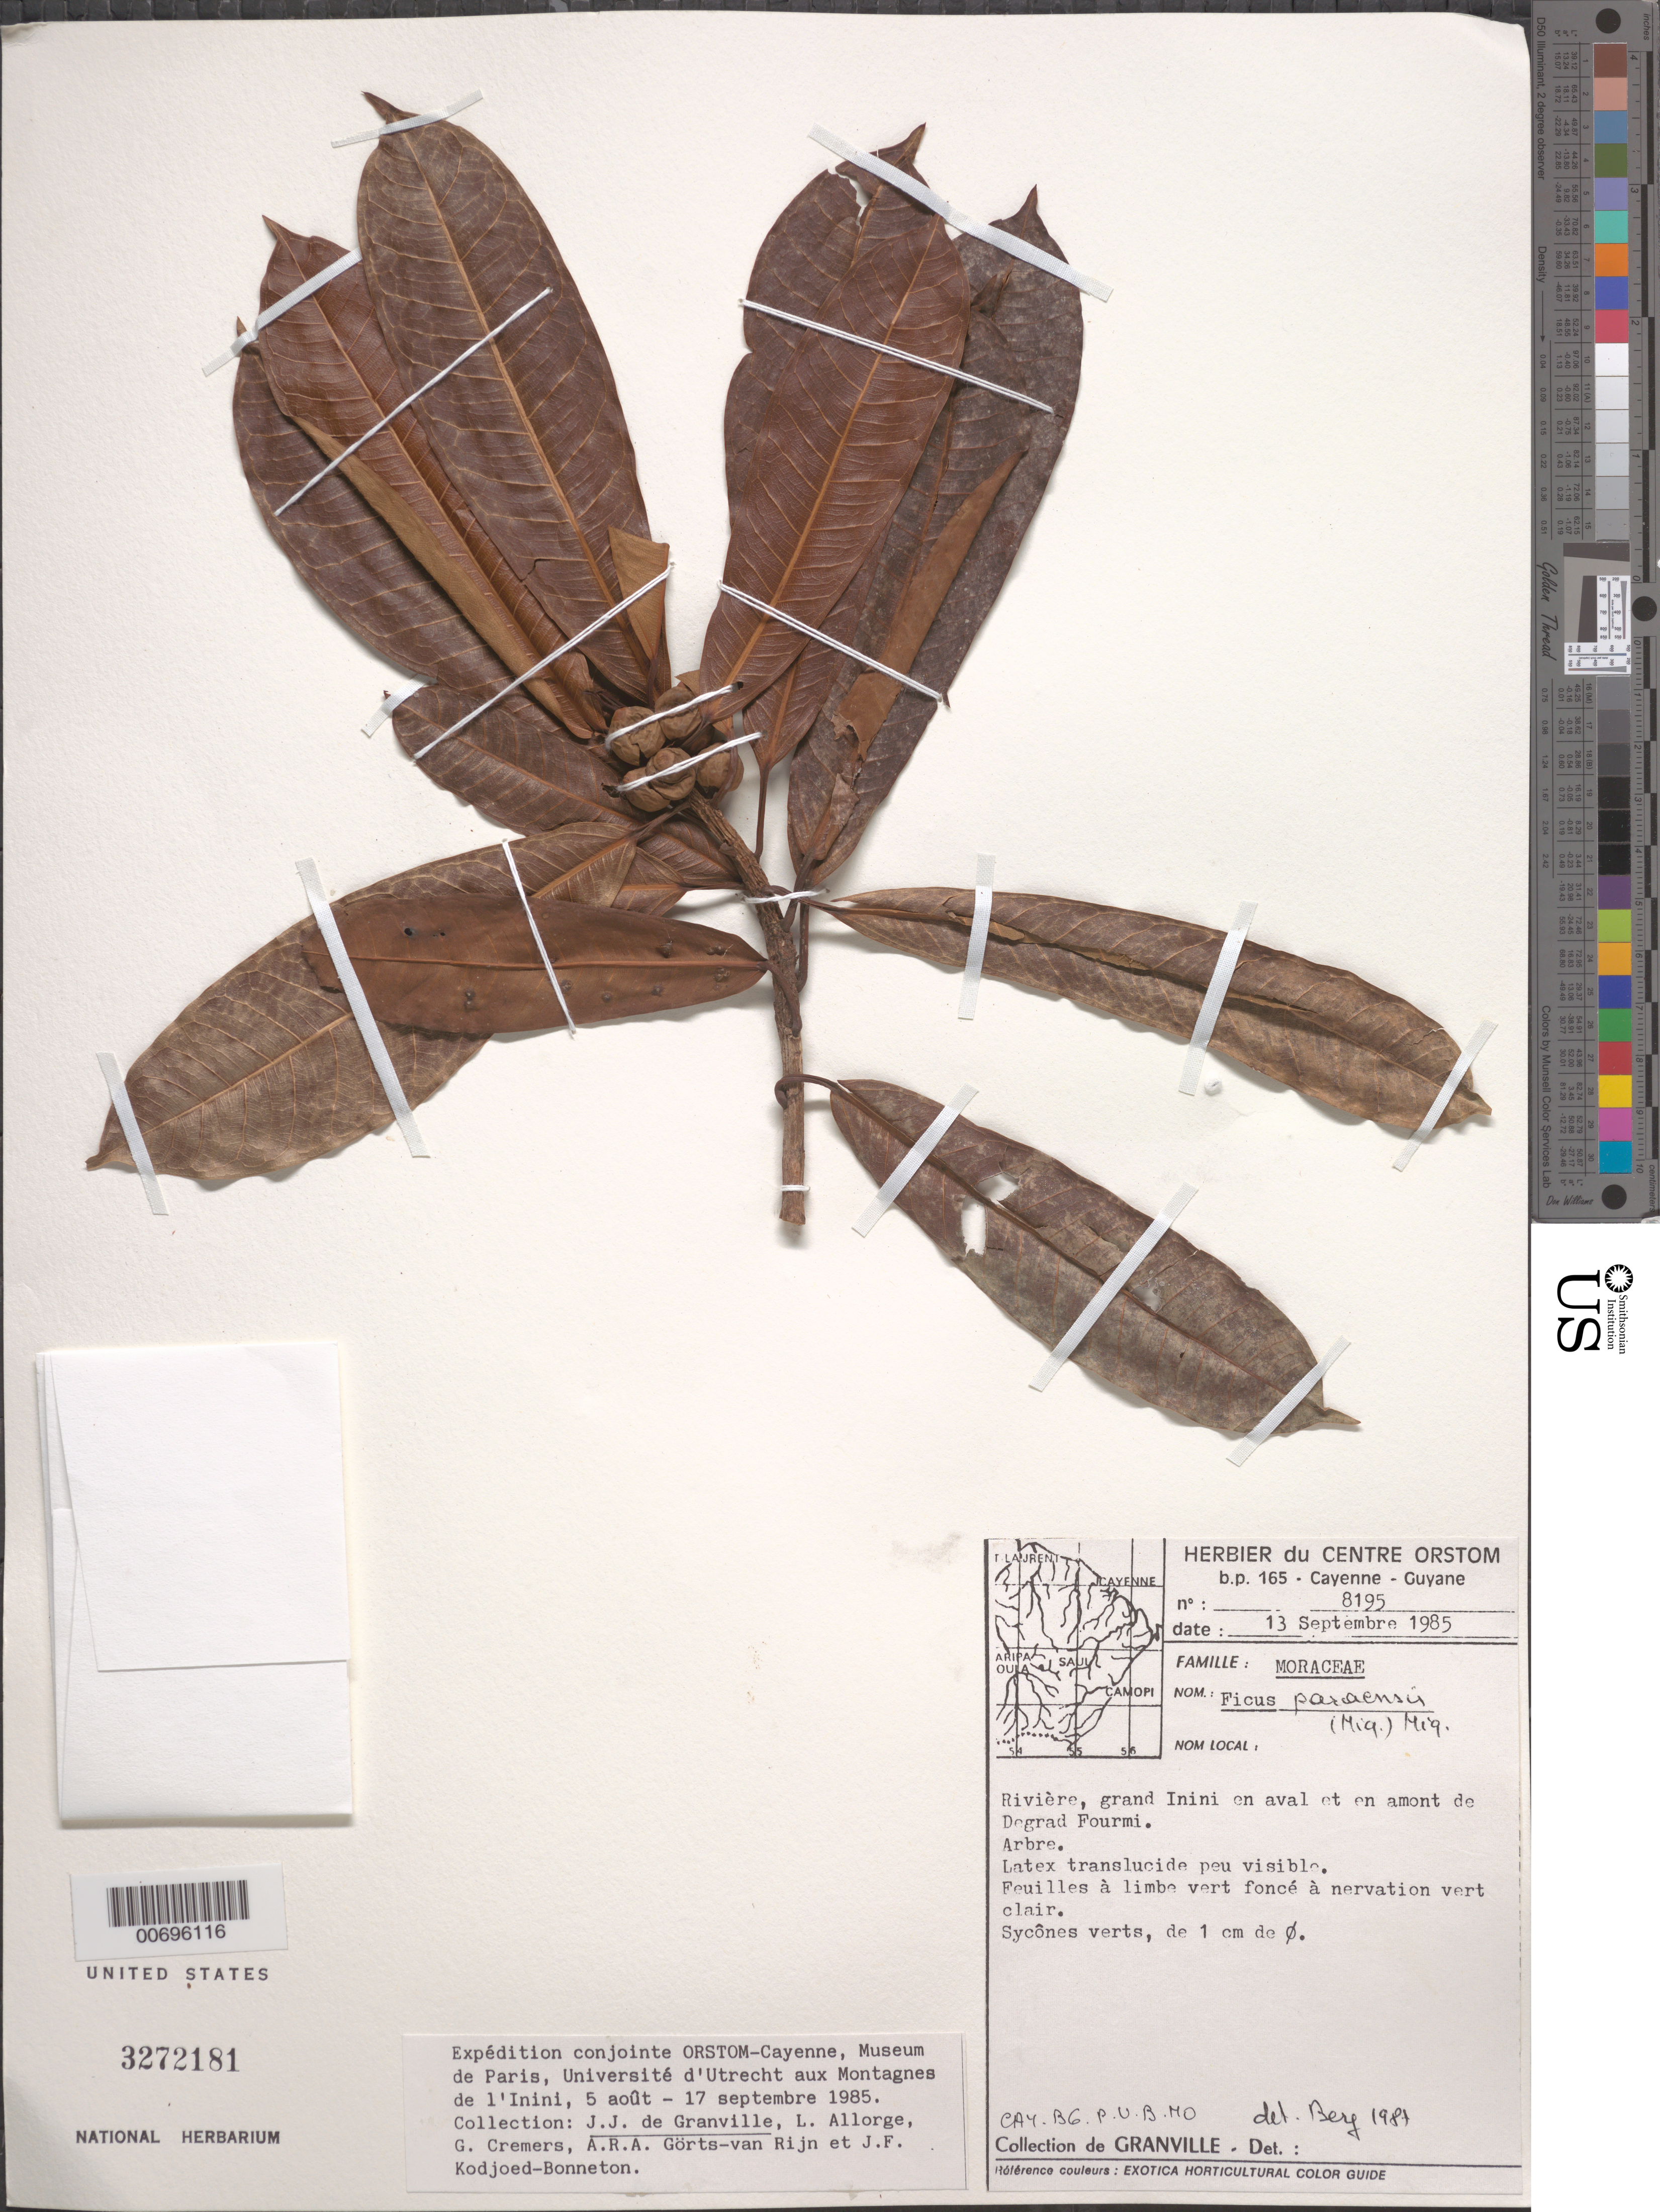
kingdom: Plantae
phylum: Tracheophyta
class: Magnoliopsida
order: Rosales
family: Moraceae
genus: Ficus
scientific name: Ficus paraensis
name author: (Miq.) Miq.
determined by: Berg, C. C.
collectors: J.-J. de Granville, L. Allorge, G. Cremers, A. .R. A. Görts-van Rijn & J. Kodjoed-Bonneton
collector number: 8195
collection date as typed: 13-Sep-85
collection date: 1985-09-13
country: French Guiana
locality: Montagnes Bellevue de l'Inini, Rivière Grand Inini en aval et en amont de Dégrad Fourmi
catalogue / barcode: US 3272181